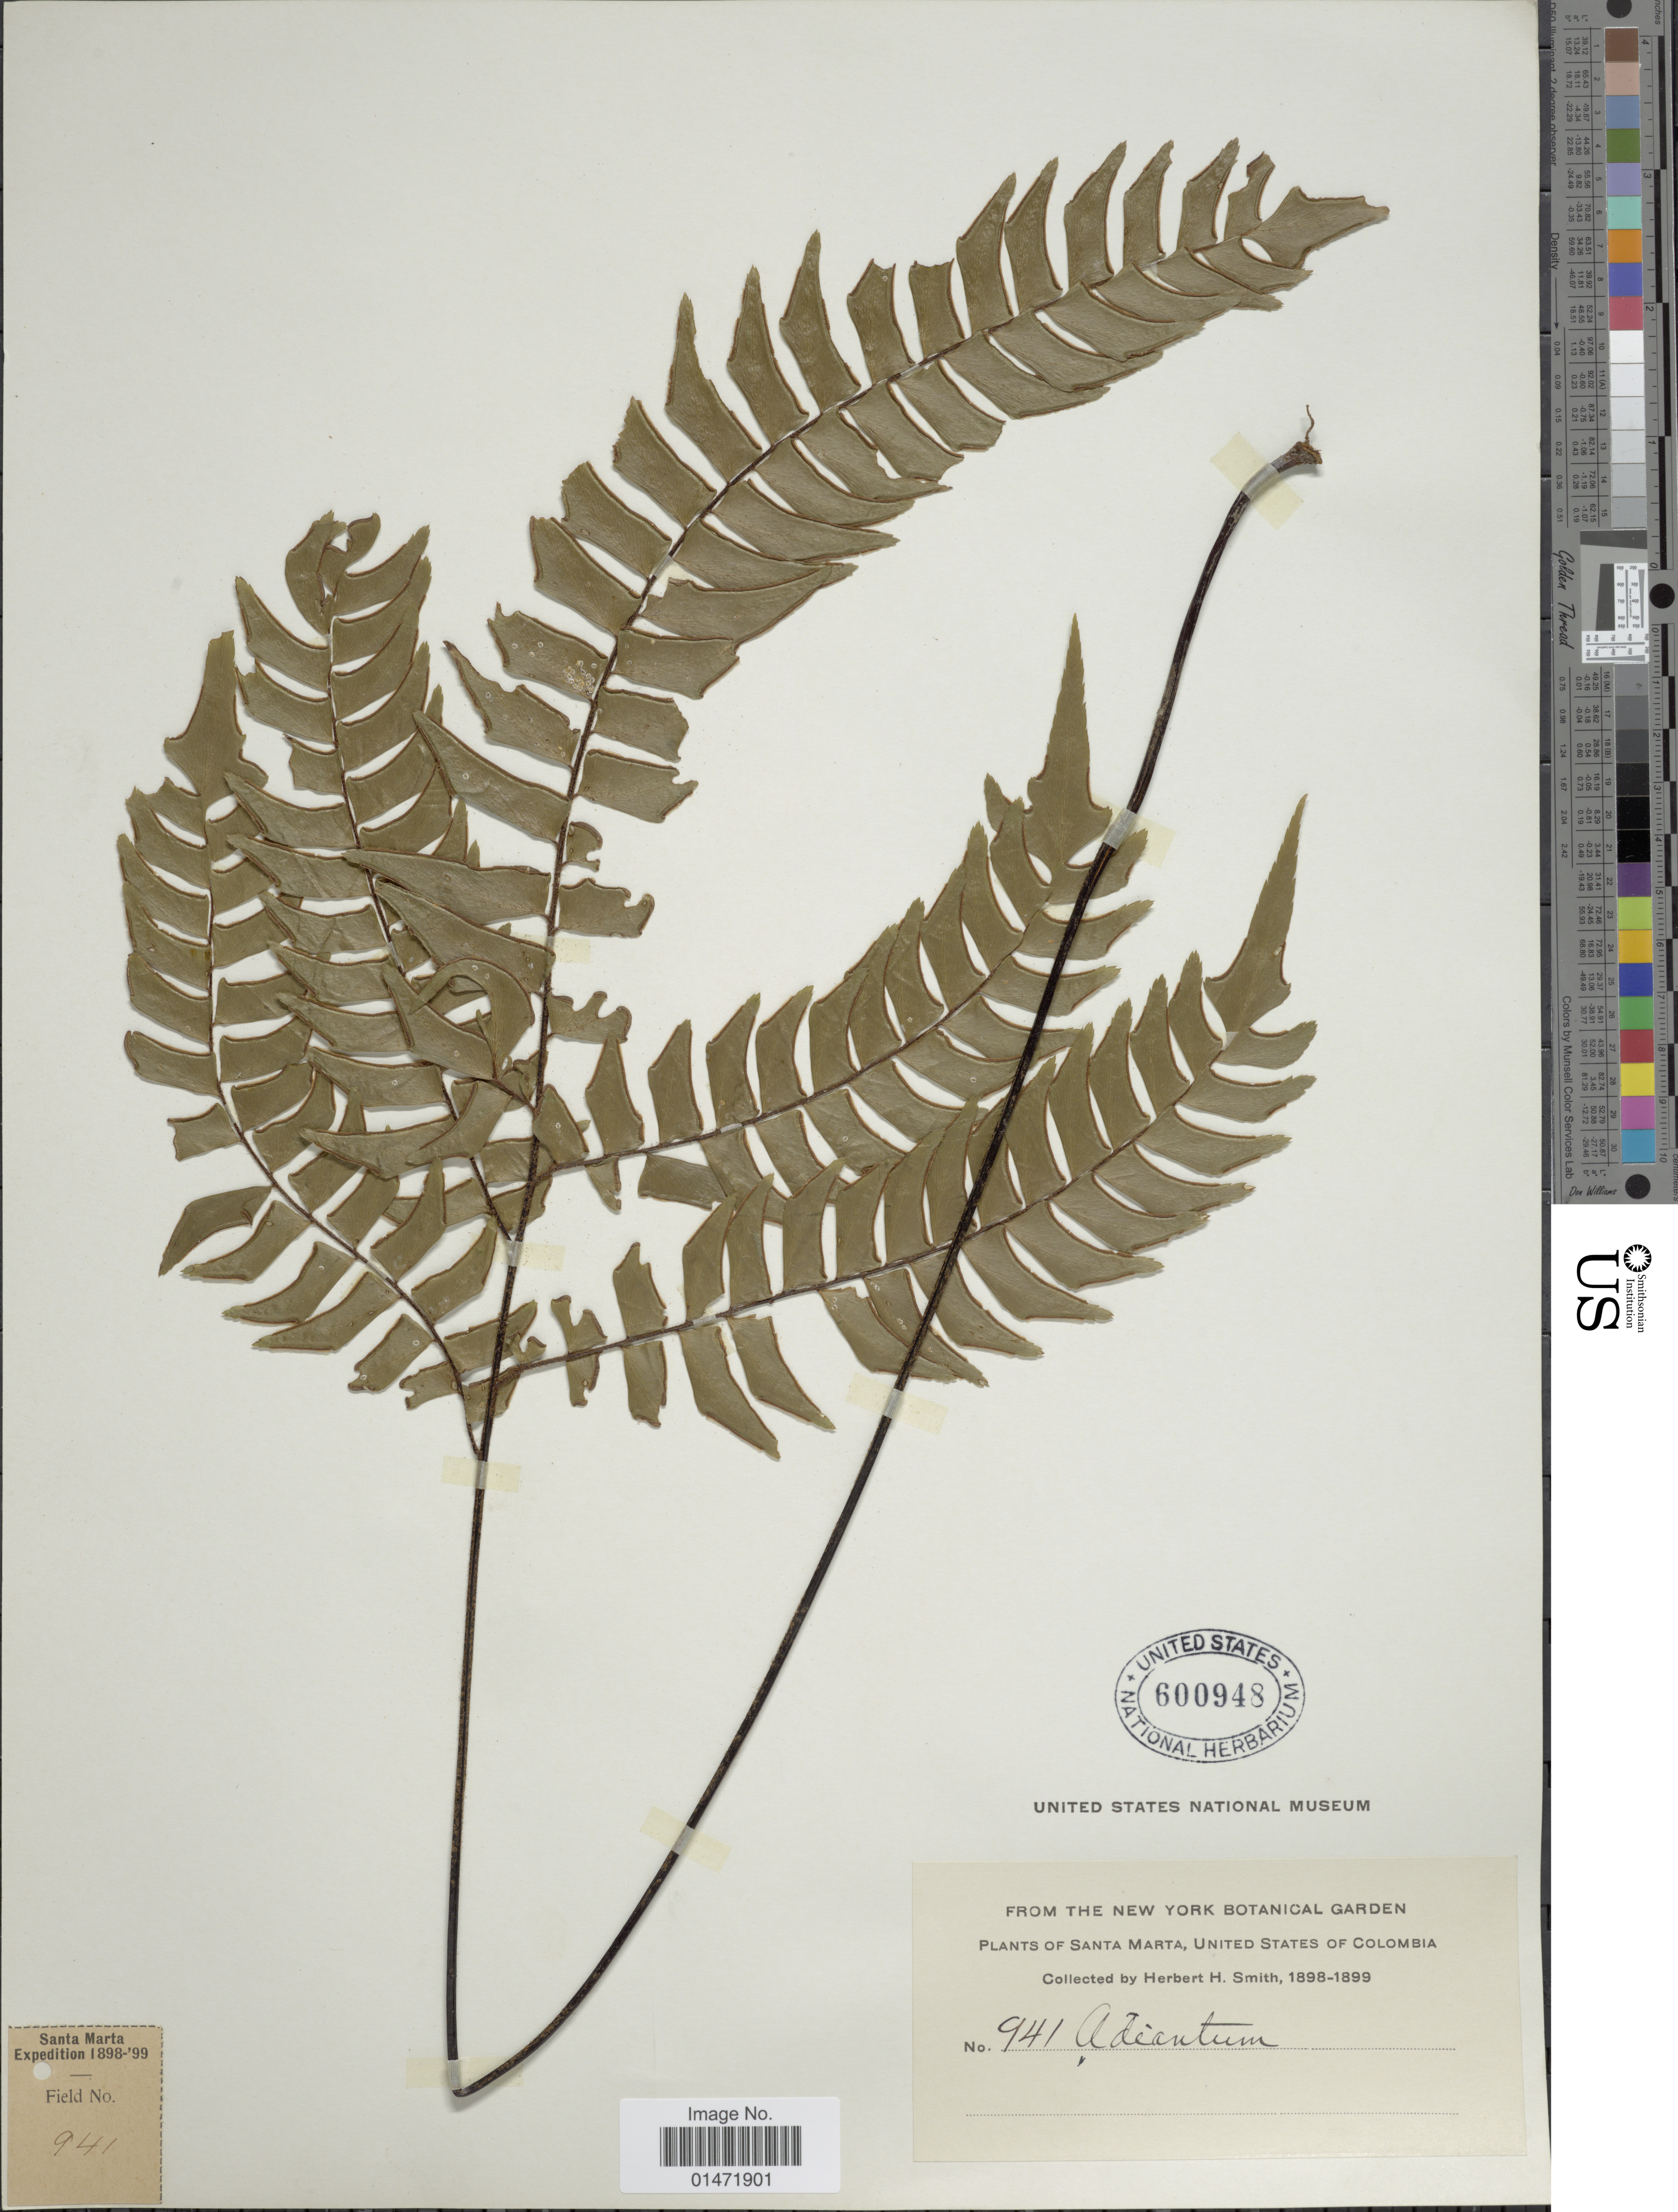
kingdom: Plantae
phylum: Tracheophyta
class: Polypodiopsida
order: Polypodiales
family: Pteridaceae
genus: Adiantum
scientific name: Adiantum villosum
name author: L.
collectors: Herbert H. Smith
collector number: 941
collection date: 1898/1899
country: Colombia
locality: Santa Marta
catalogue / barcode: US 600948